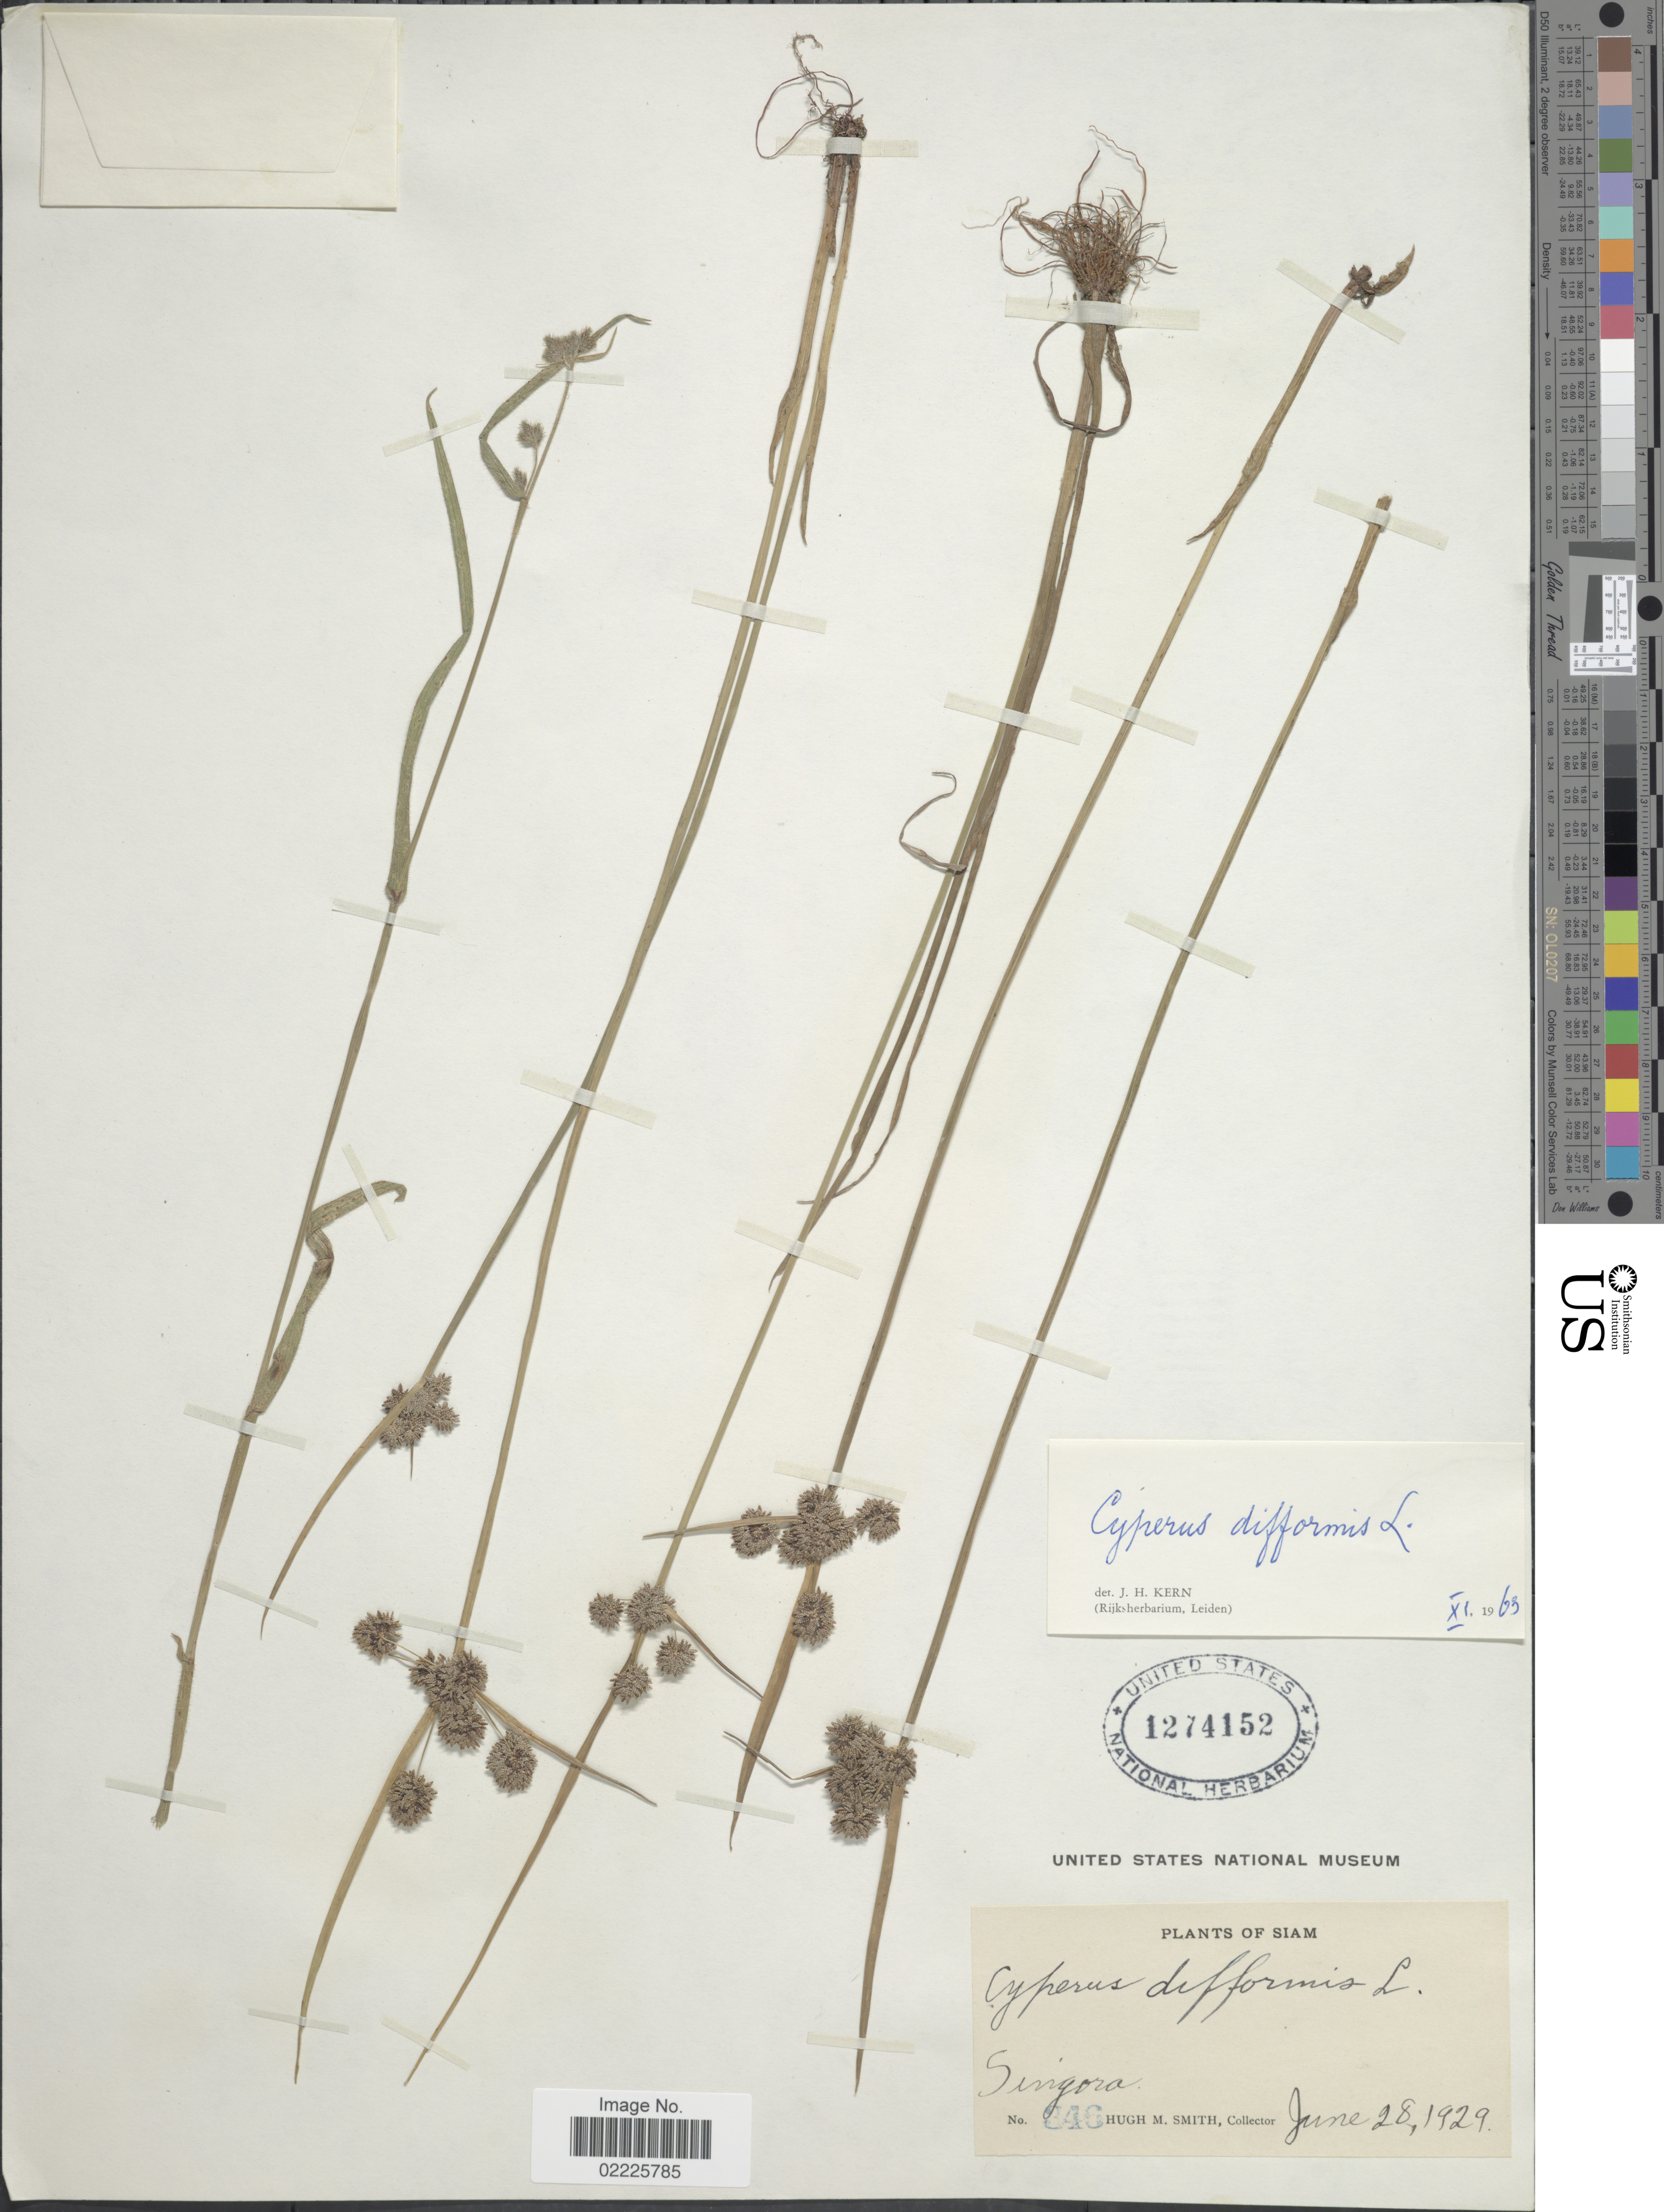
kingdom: Plantae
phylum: Tracheophyta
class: Liliopsida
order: Poales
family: Cyperaceae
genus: Cyperus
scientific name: Cyperus difformis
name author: L.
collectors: H. M. Smith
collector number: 246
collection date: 1929-06-28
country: Thailand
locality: Singora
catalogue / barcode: US 1274152